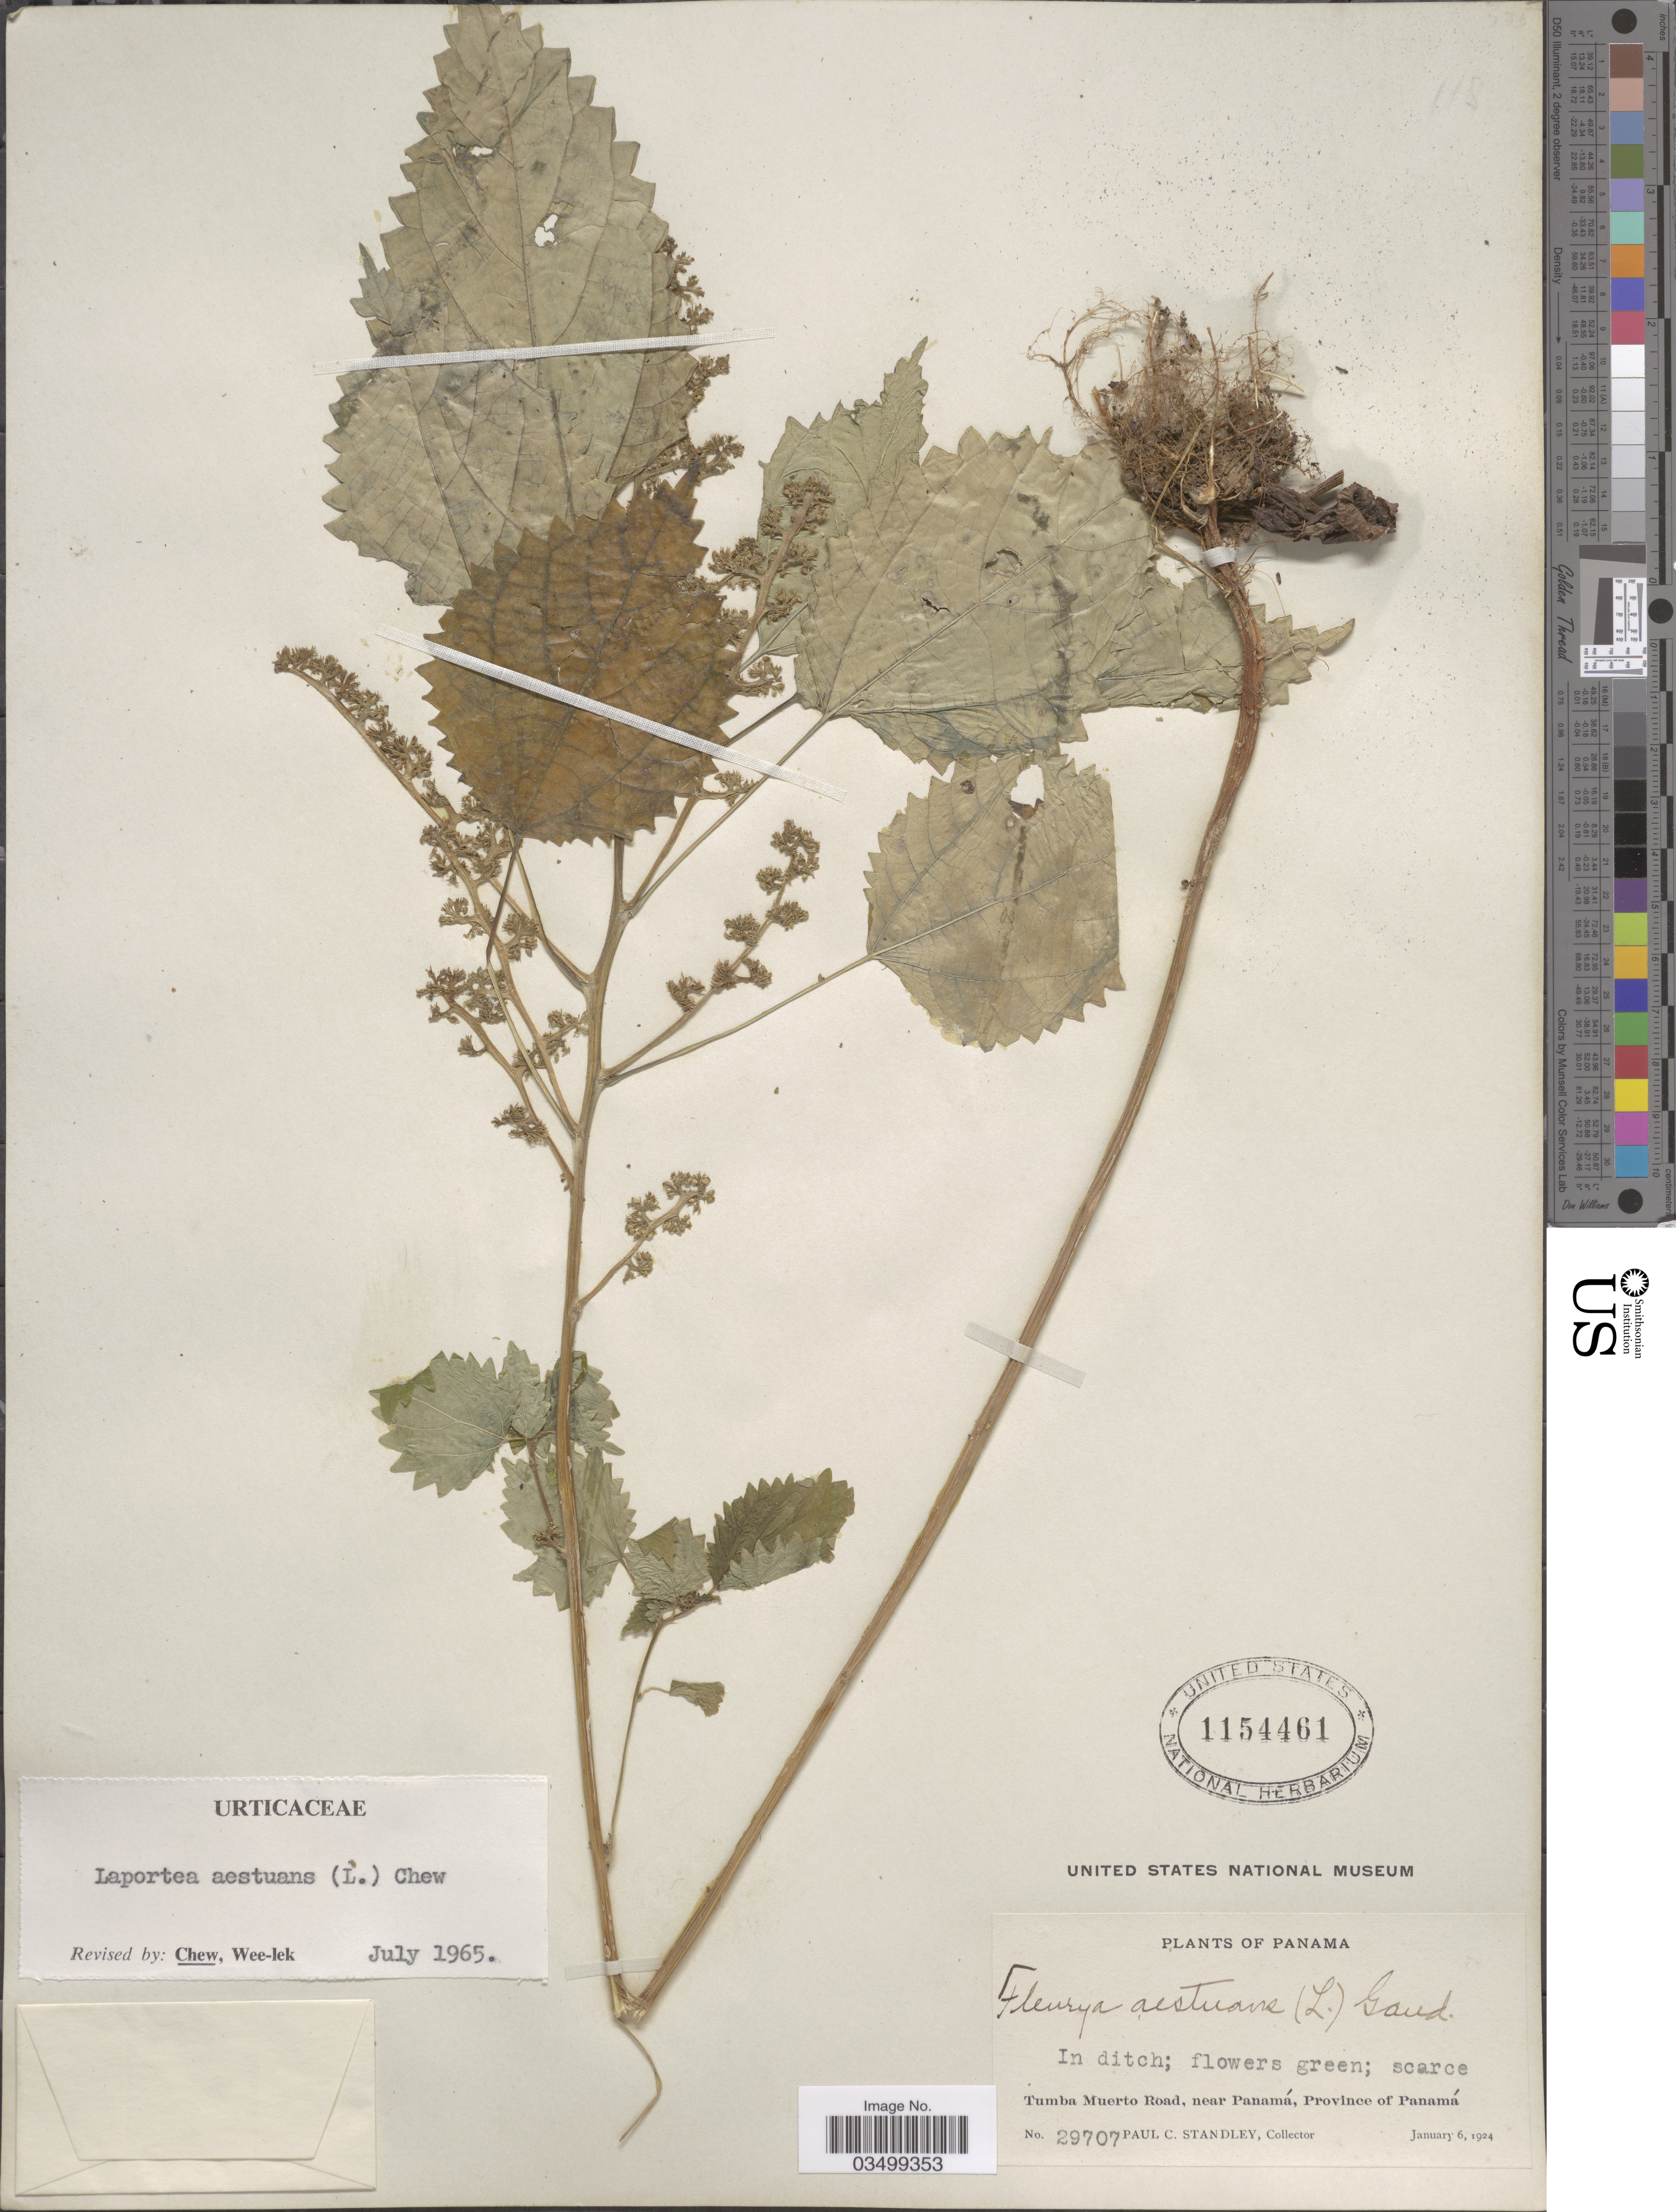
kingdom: Plantae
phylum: Tracheophyta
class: Magnoliopsida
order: Rosales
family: Urticaceae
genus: Laportea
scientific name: Laportea aestuans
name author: (L.) Chew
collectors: P. C. Standley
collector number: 29707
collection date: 1924-01-06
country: Panama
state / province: Panamá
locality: Tumba Muerto Road, near Panamá, Province of Panamá.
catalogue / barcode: US 1154461